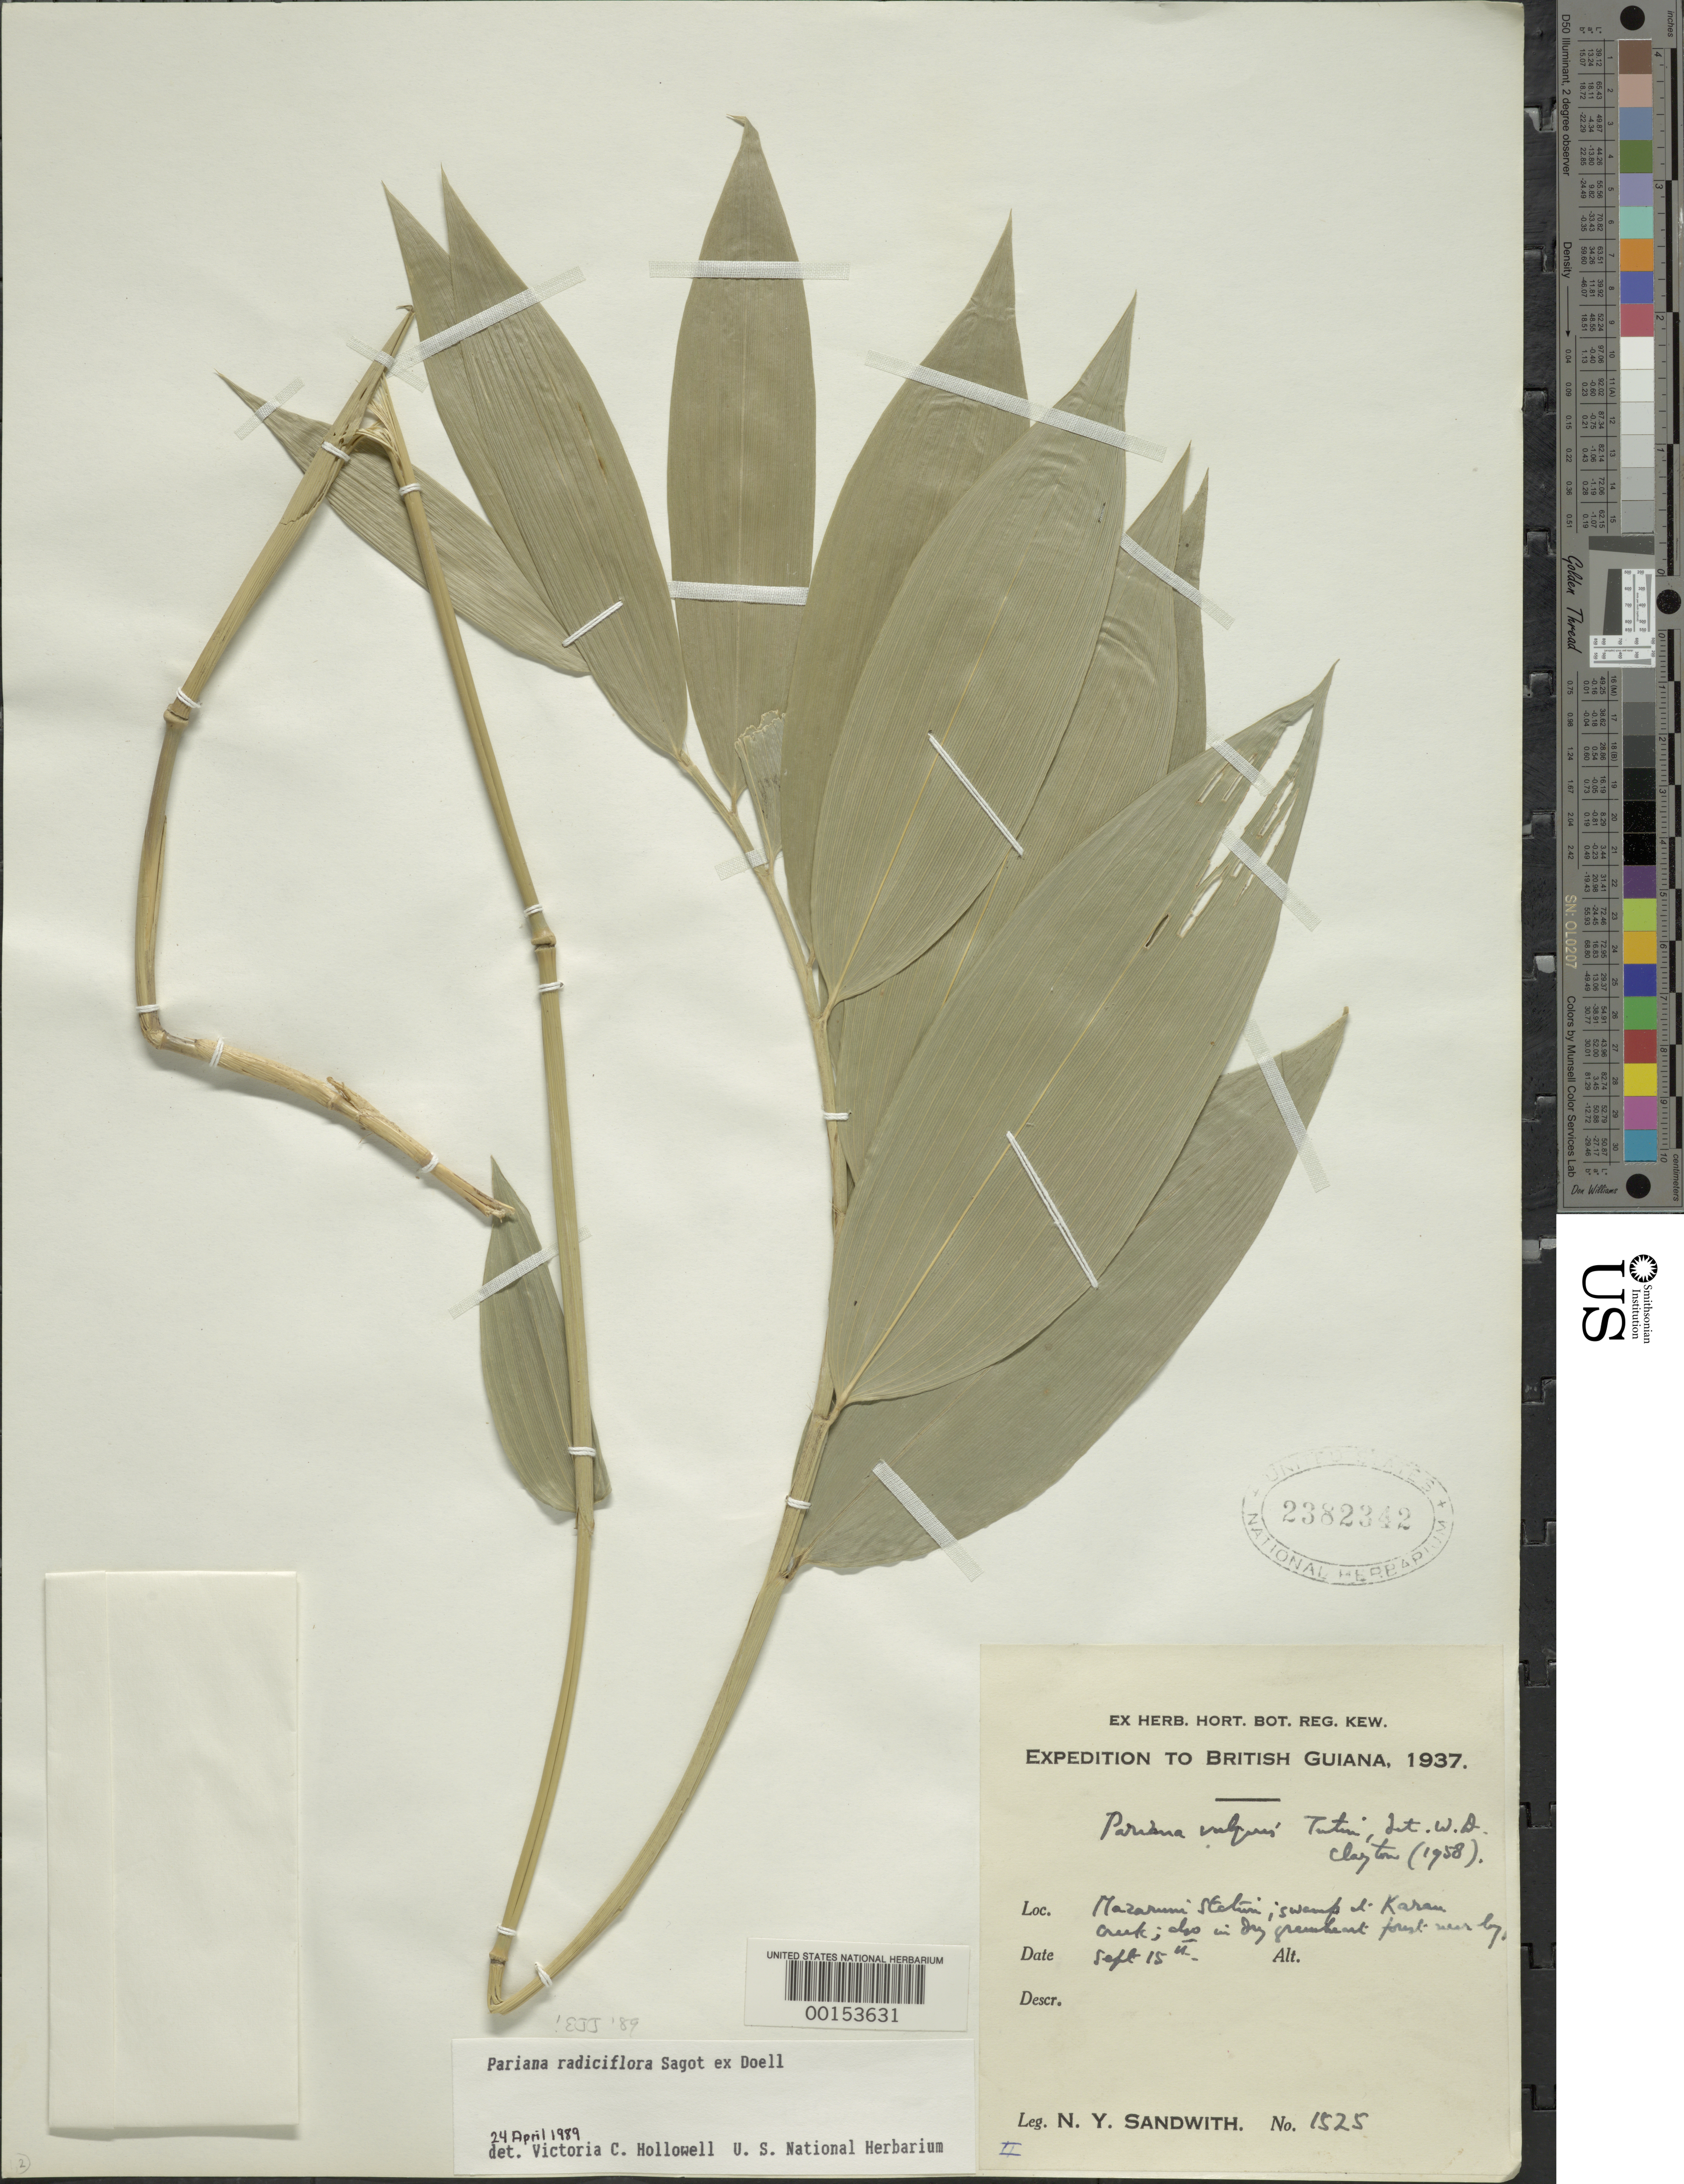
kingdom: Plantae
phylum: Tracheophyta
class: Liliopsida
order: Poales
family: Poaceae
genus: Pariana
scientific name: Pariana radiciflora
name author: Sagot ex Döll in Mart.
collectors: N. Y. Sandwith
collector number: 1525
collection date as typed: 15 Sep 1937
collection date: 1937-09-15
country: Guyana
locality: Mazaruni station, swamp at karen creek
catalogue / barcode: US 2382342